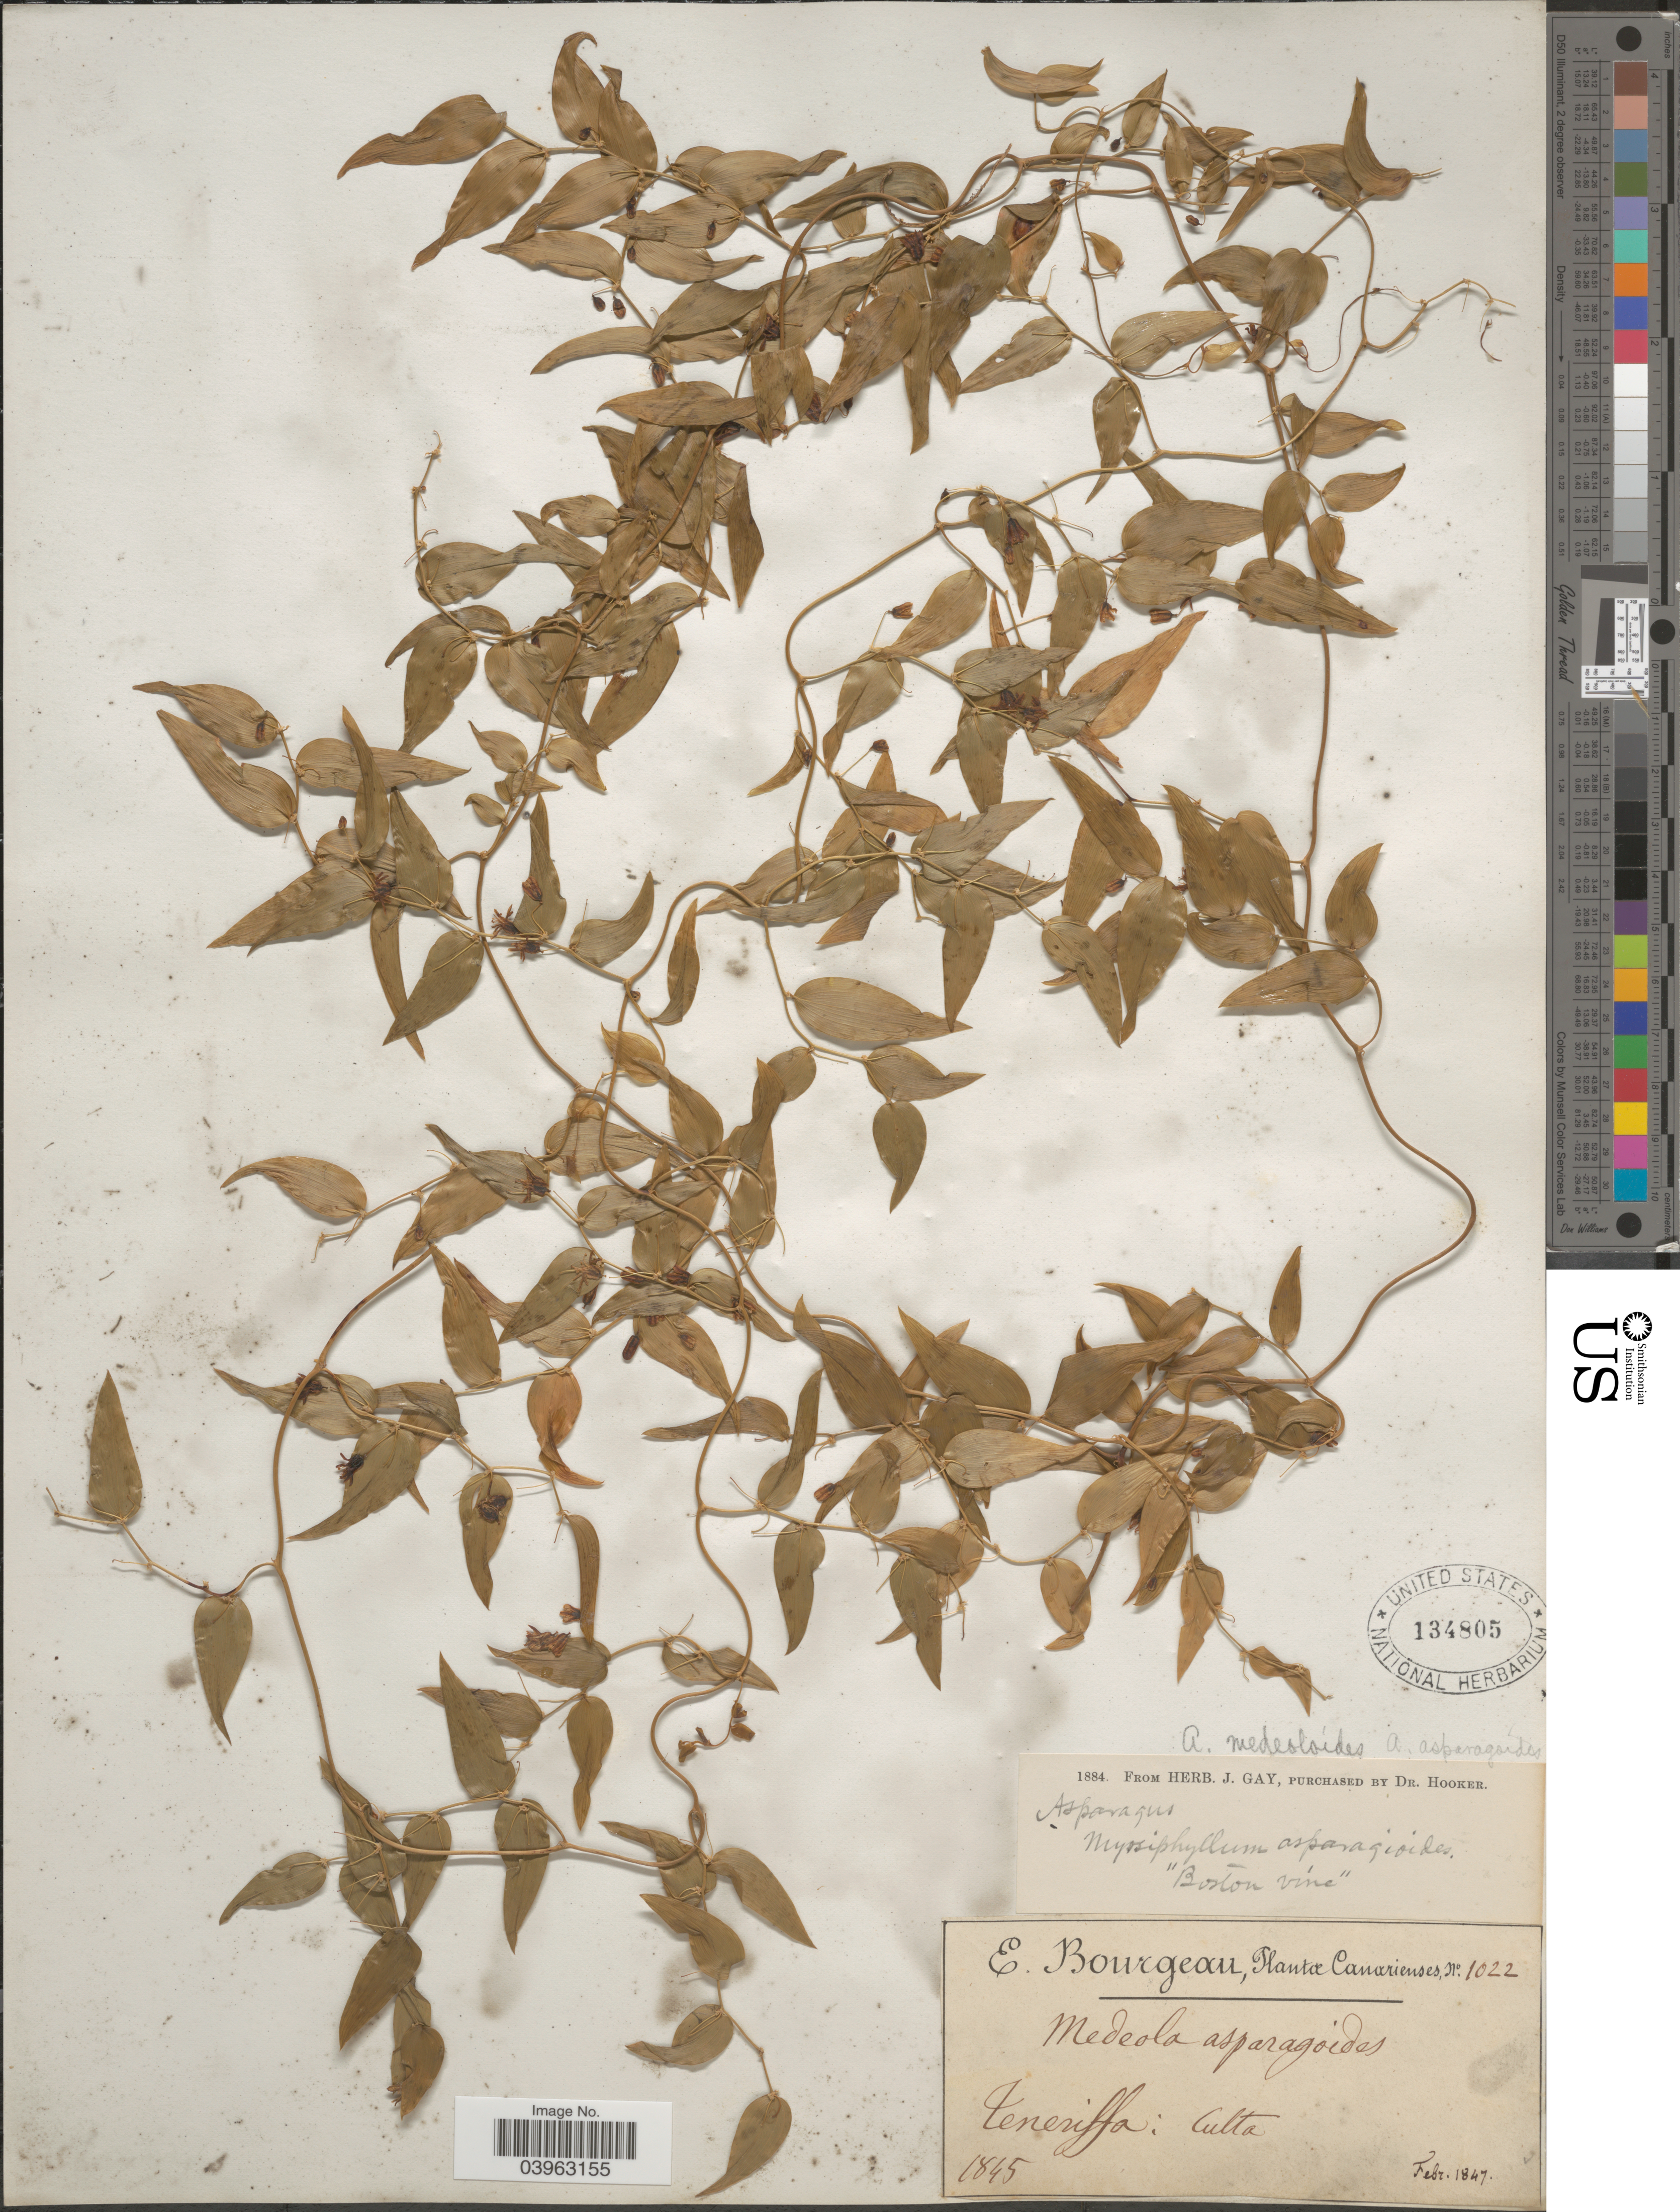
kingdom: Plantae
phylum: Tracheophyta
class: Liliopsida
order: Asparagales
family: Asparagaceae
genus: Asparagus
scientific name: Asparagus asparagoides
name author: (L.) Druce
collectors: E. Bourgeau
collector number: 1022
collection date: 1845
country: Spain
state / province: Canarias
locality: Canarienses. Teneriffa: Culta.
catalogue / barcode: US 134805